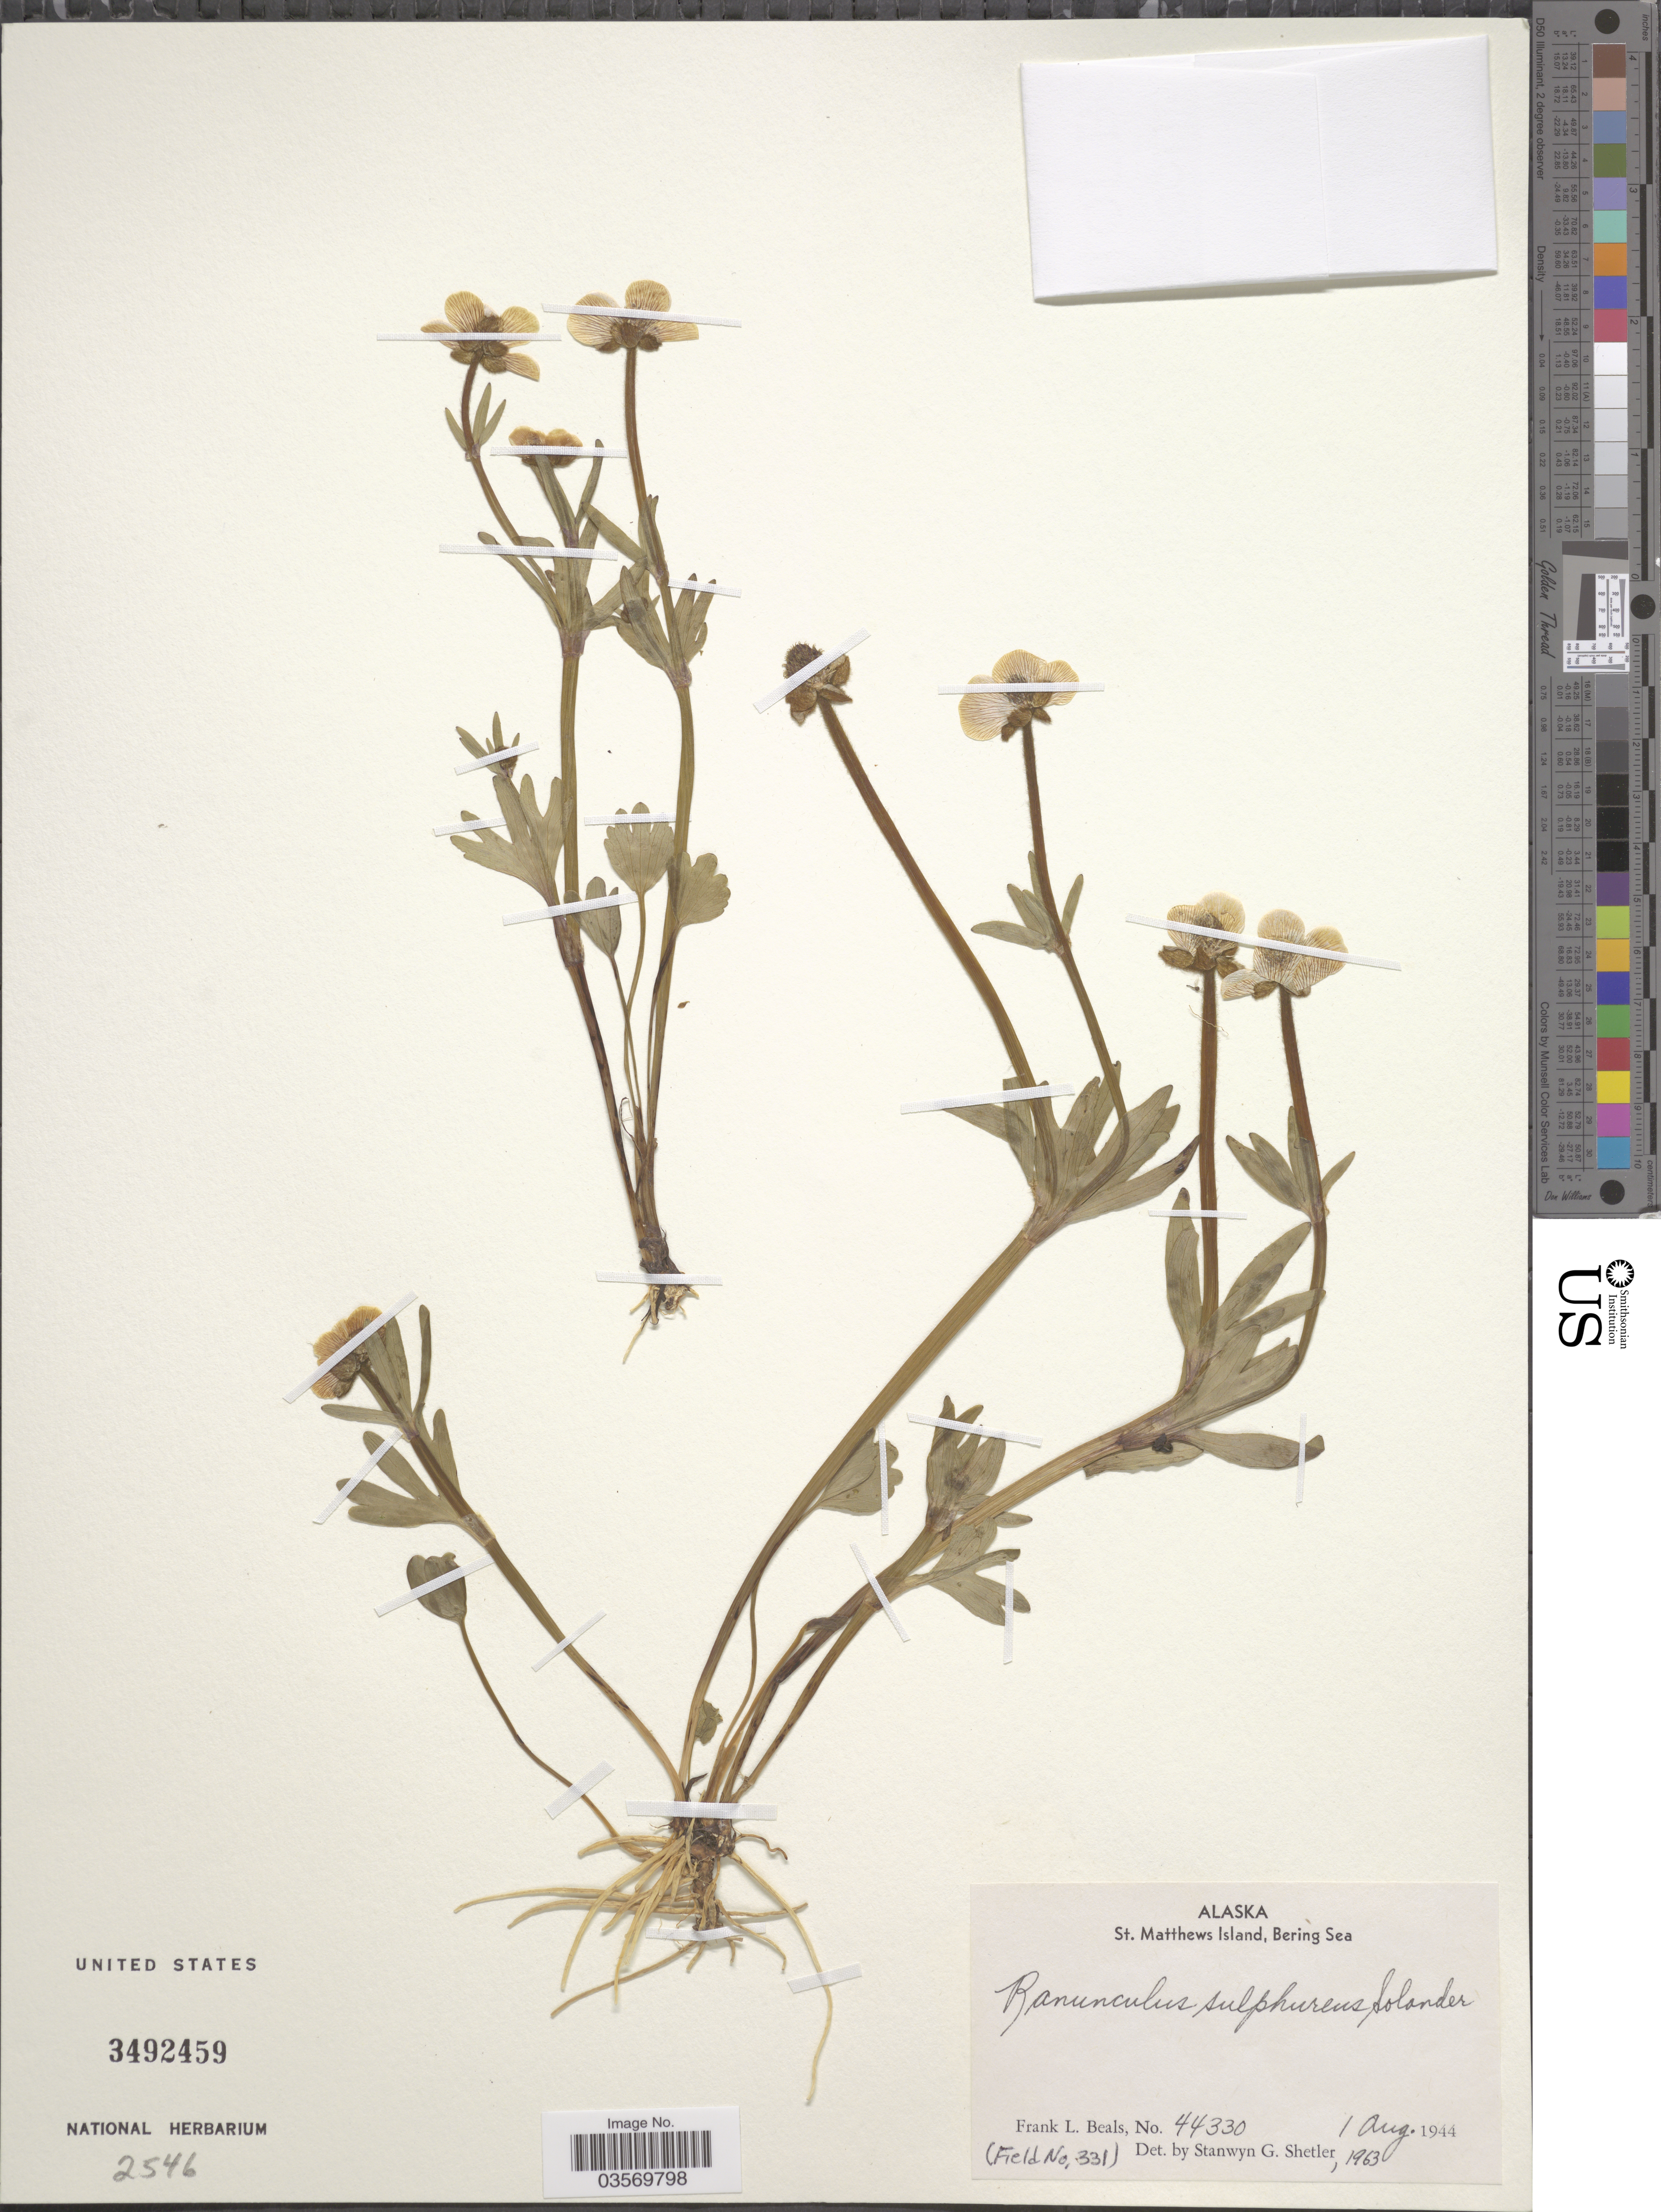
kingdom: Plantae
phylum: Tracheophyta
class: Magnoliopsida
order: Ranunculales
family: Ranunculaceae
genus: Ranunculus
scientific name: Ranunculus sulphureus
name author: Sol.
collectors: F. Beals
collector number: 44330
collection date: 1944-08-01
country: United States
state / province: Alaska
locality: St. Matthews Island, Bering Sea.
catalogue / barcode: US 3492459